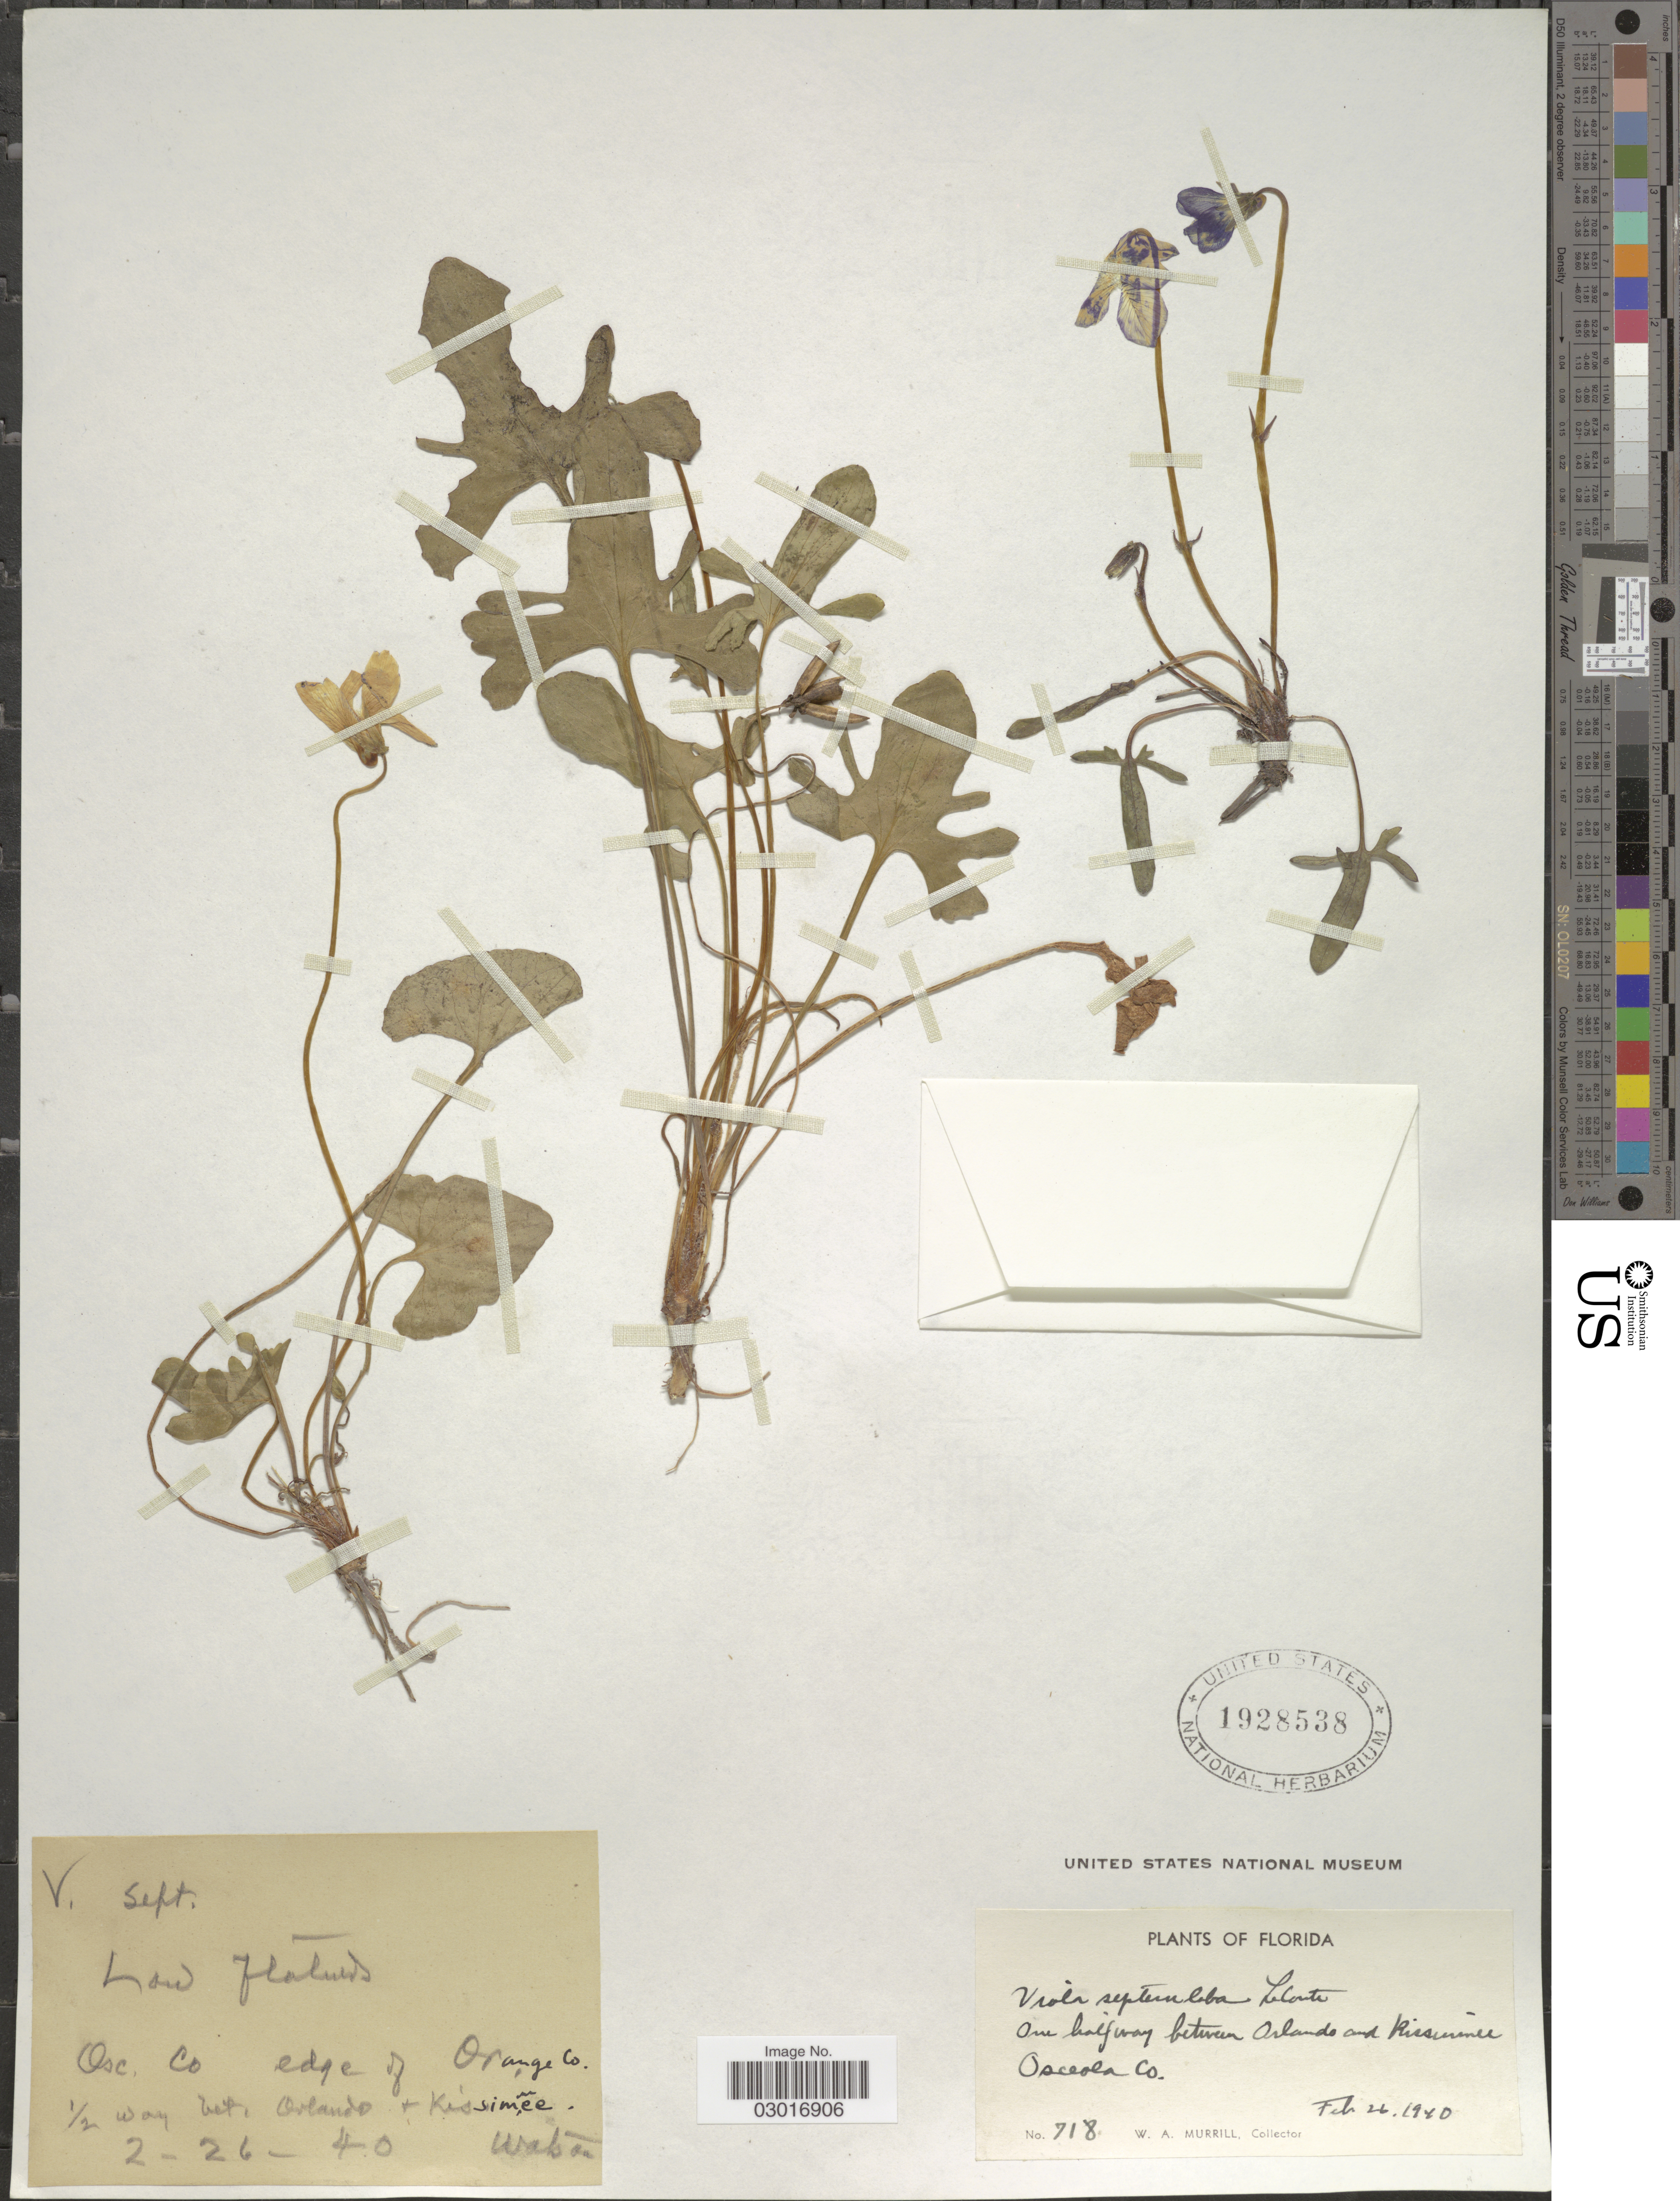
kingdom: Plantae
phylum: Tracheophyta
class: Magnoliopsida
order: Malpighiales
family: Violaceae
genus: Viola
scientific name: Viola septemloba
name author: LeConte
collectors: W. A. Murrill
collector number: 718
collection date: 1940-02-26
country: United States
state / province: Florida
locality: One half way between Orlando and Kissimmee, Osceola Co., edge of Orange Co.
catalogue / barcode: US 1928538